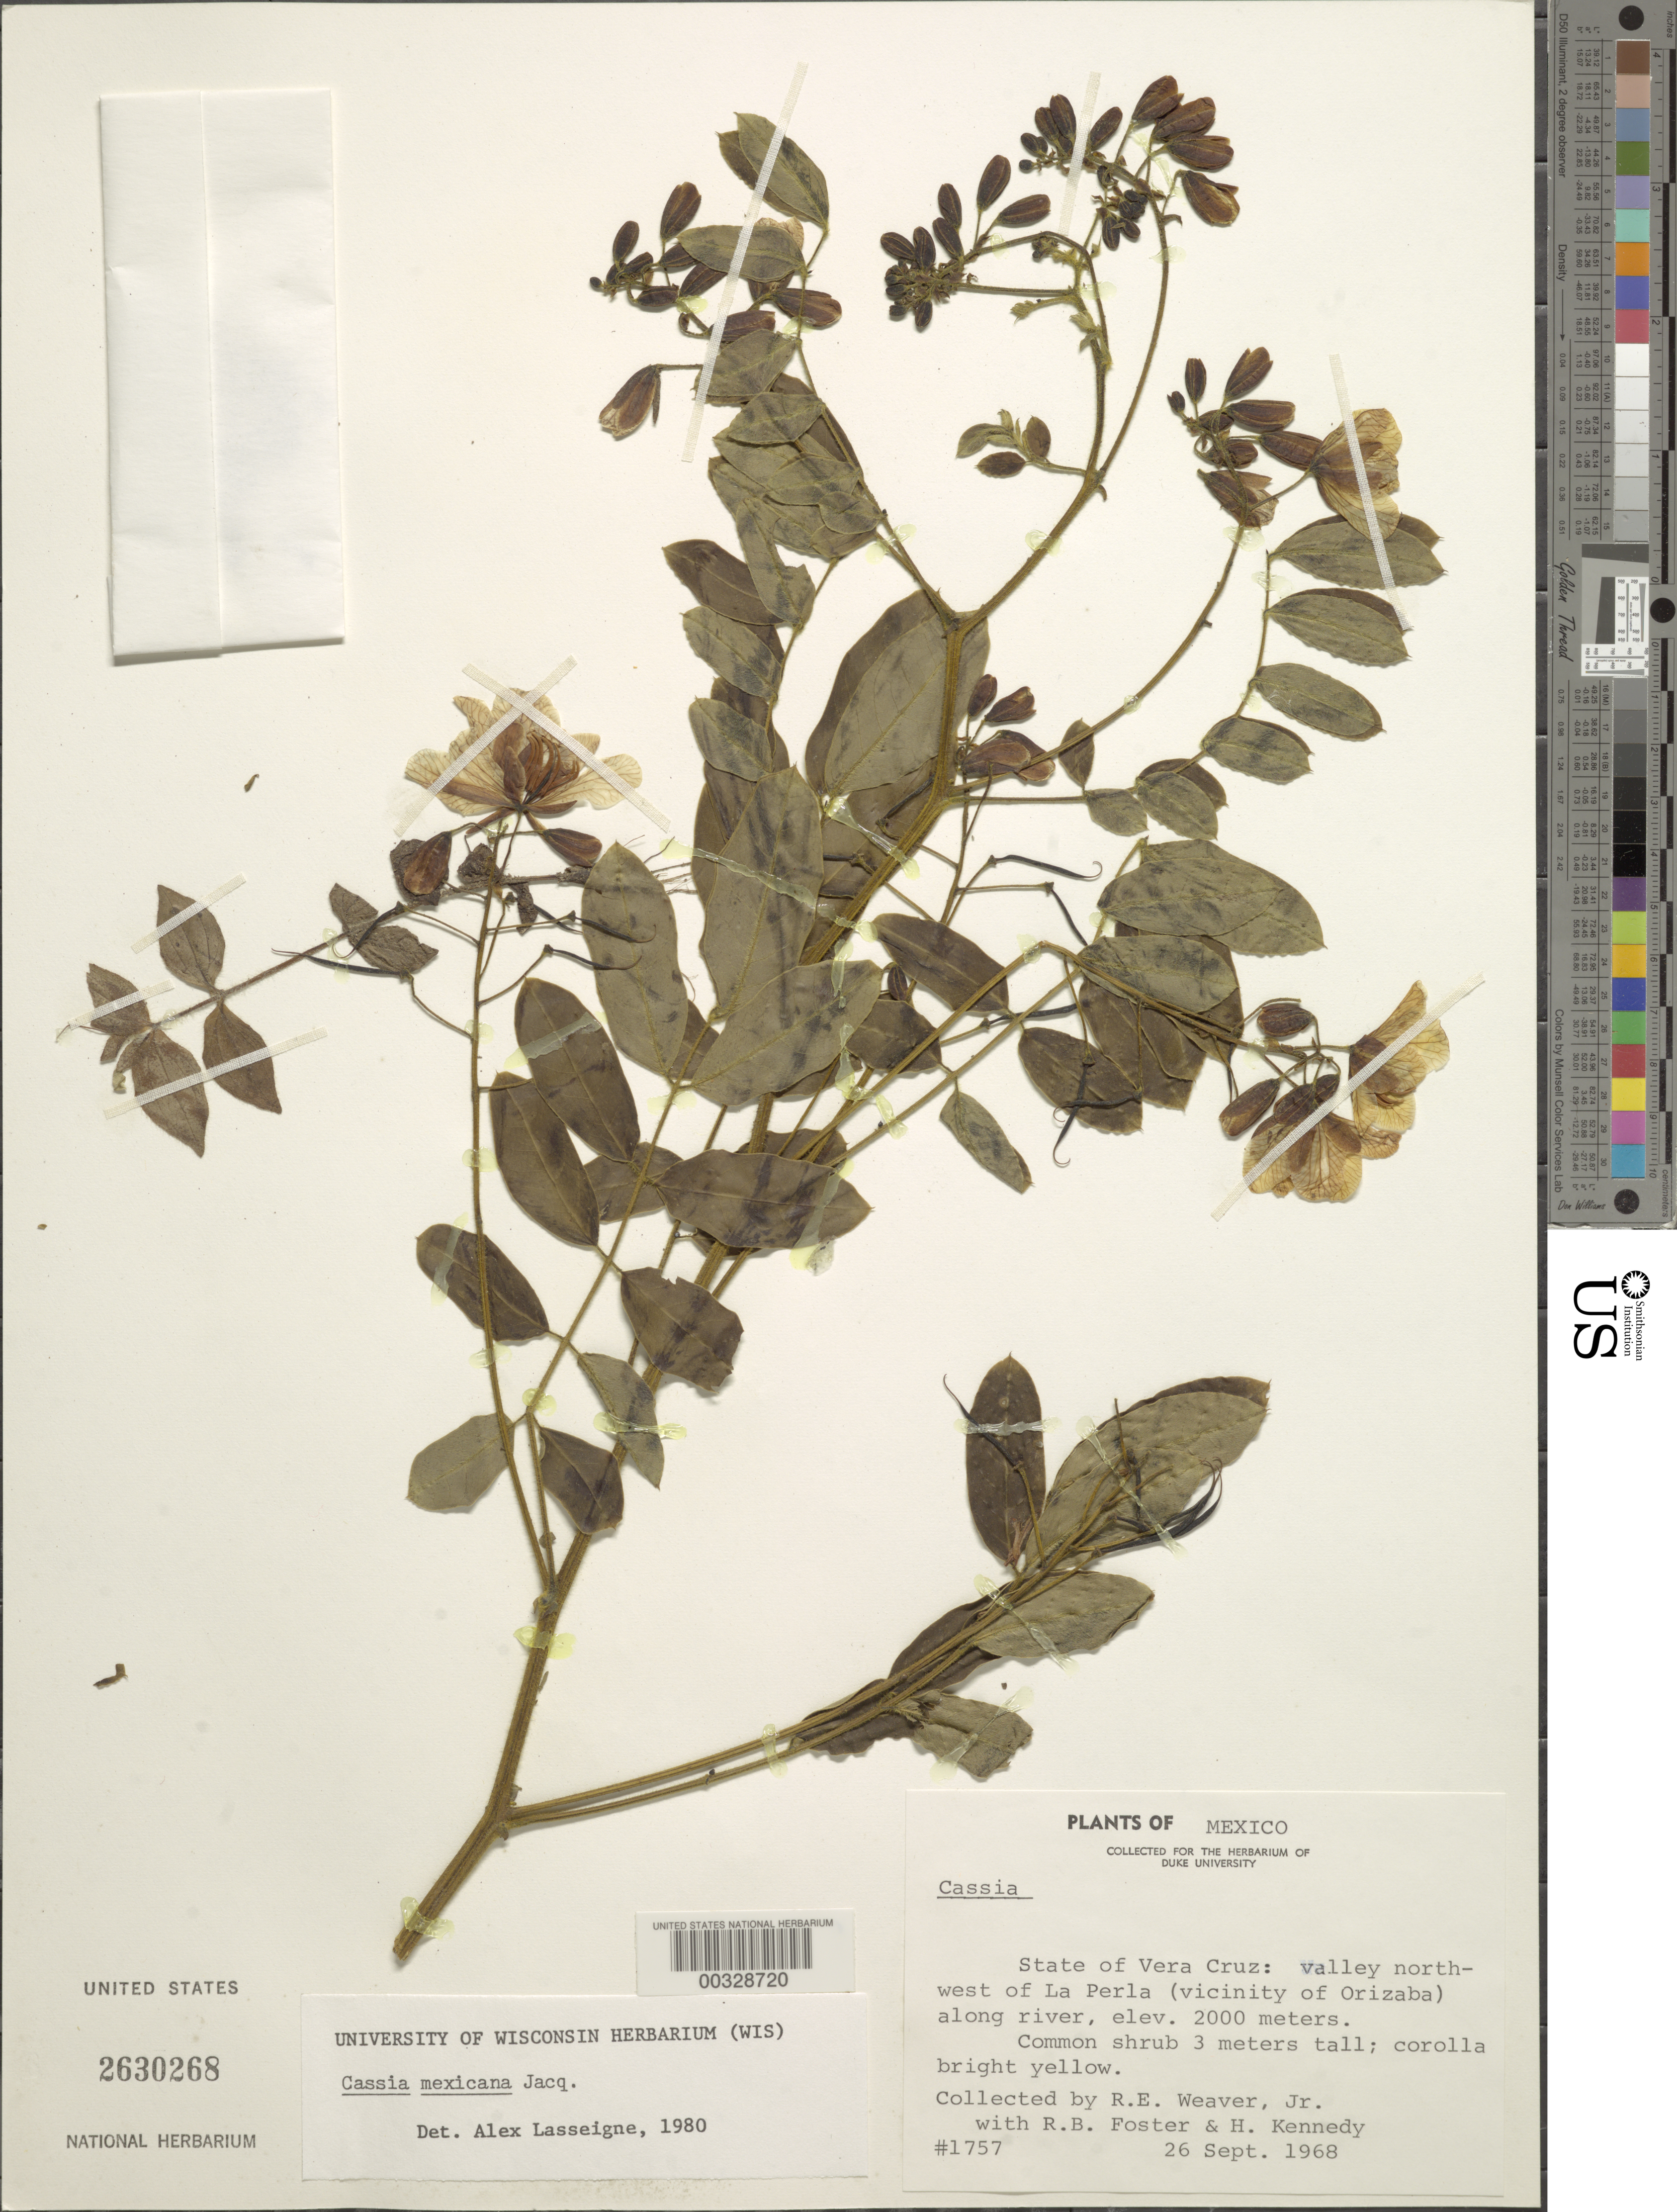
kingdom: Plantae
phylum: Tracheophyta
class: Magnoliopsida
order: Fabales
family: Fabaceae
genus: Senna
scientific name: Senna foetidissima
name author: (Ruiz & Pav. ex G. Don) H.S. Irwin & Barneby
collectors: R. B. Foster & H. Kennedy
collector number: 1757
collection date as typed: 26 Sep 1968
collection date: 1968-09-26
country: Mexico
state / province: Veracruz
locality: Valley NW of la perla, vicinity of Orizaba, along river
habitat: Along river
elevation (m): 2000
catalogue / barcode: US 2630268